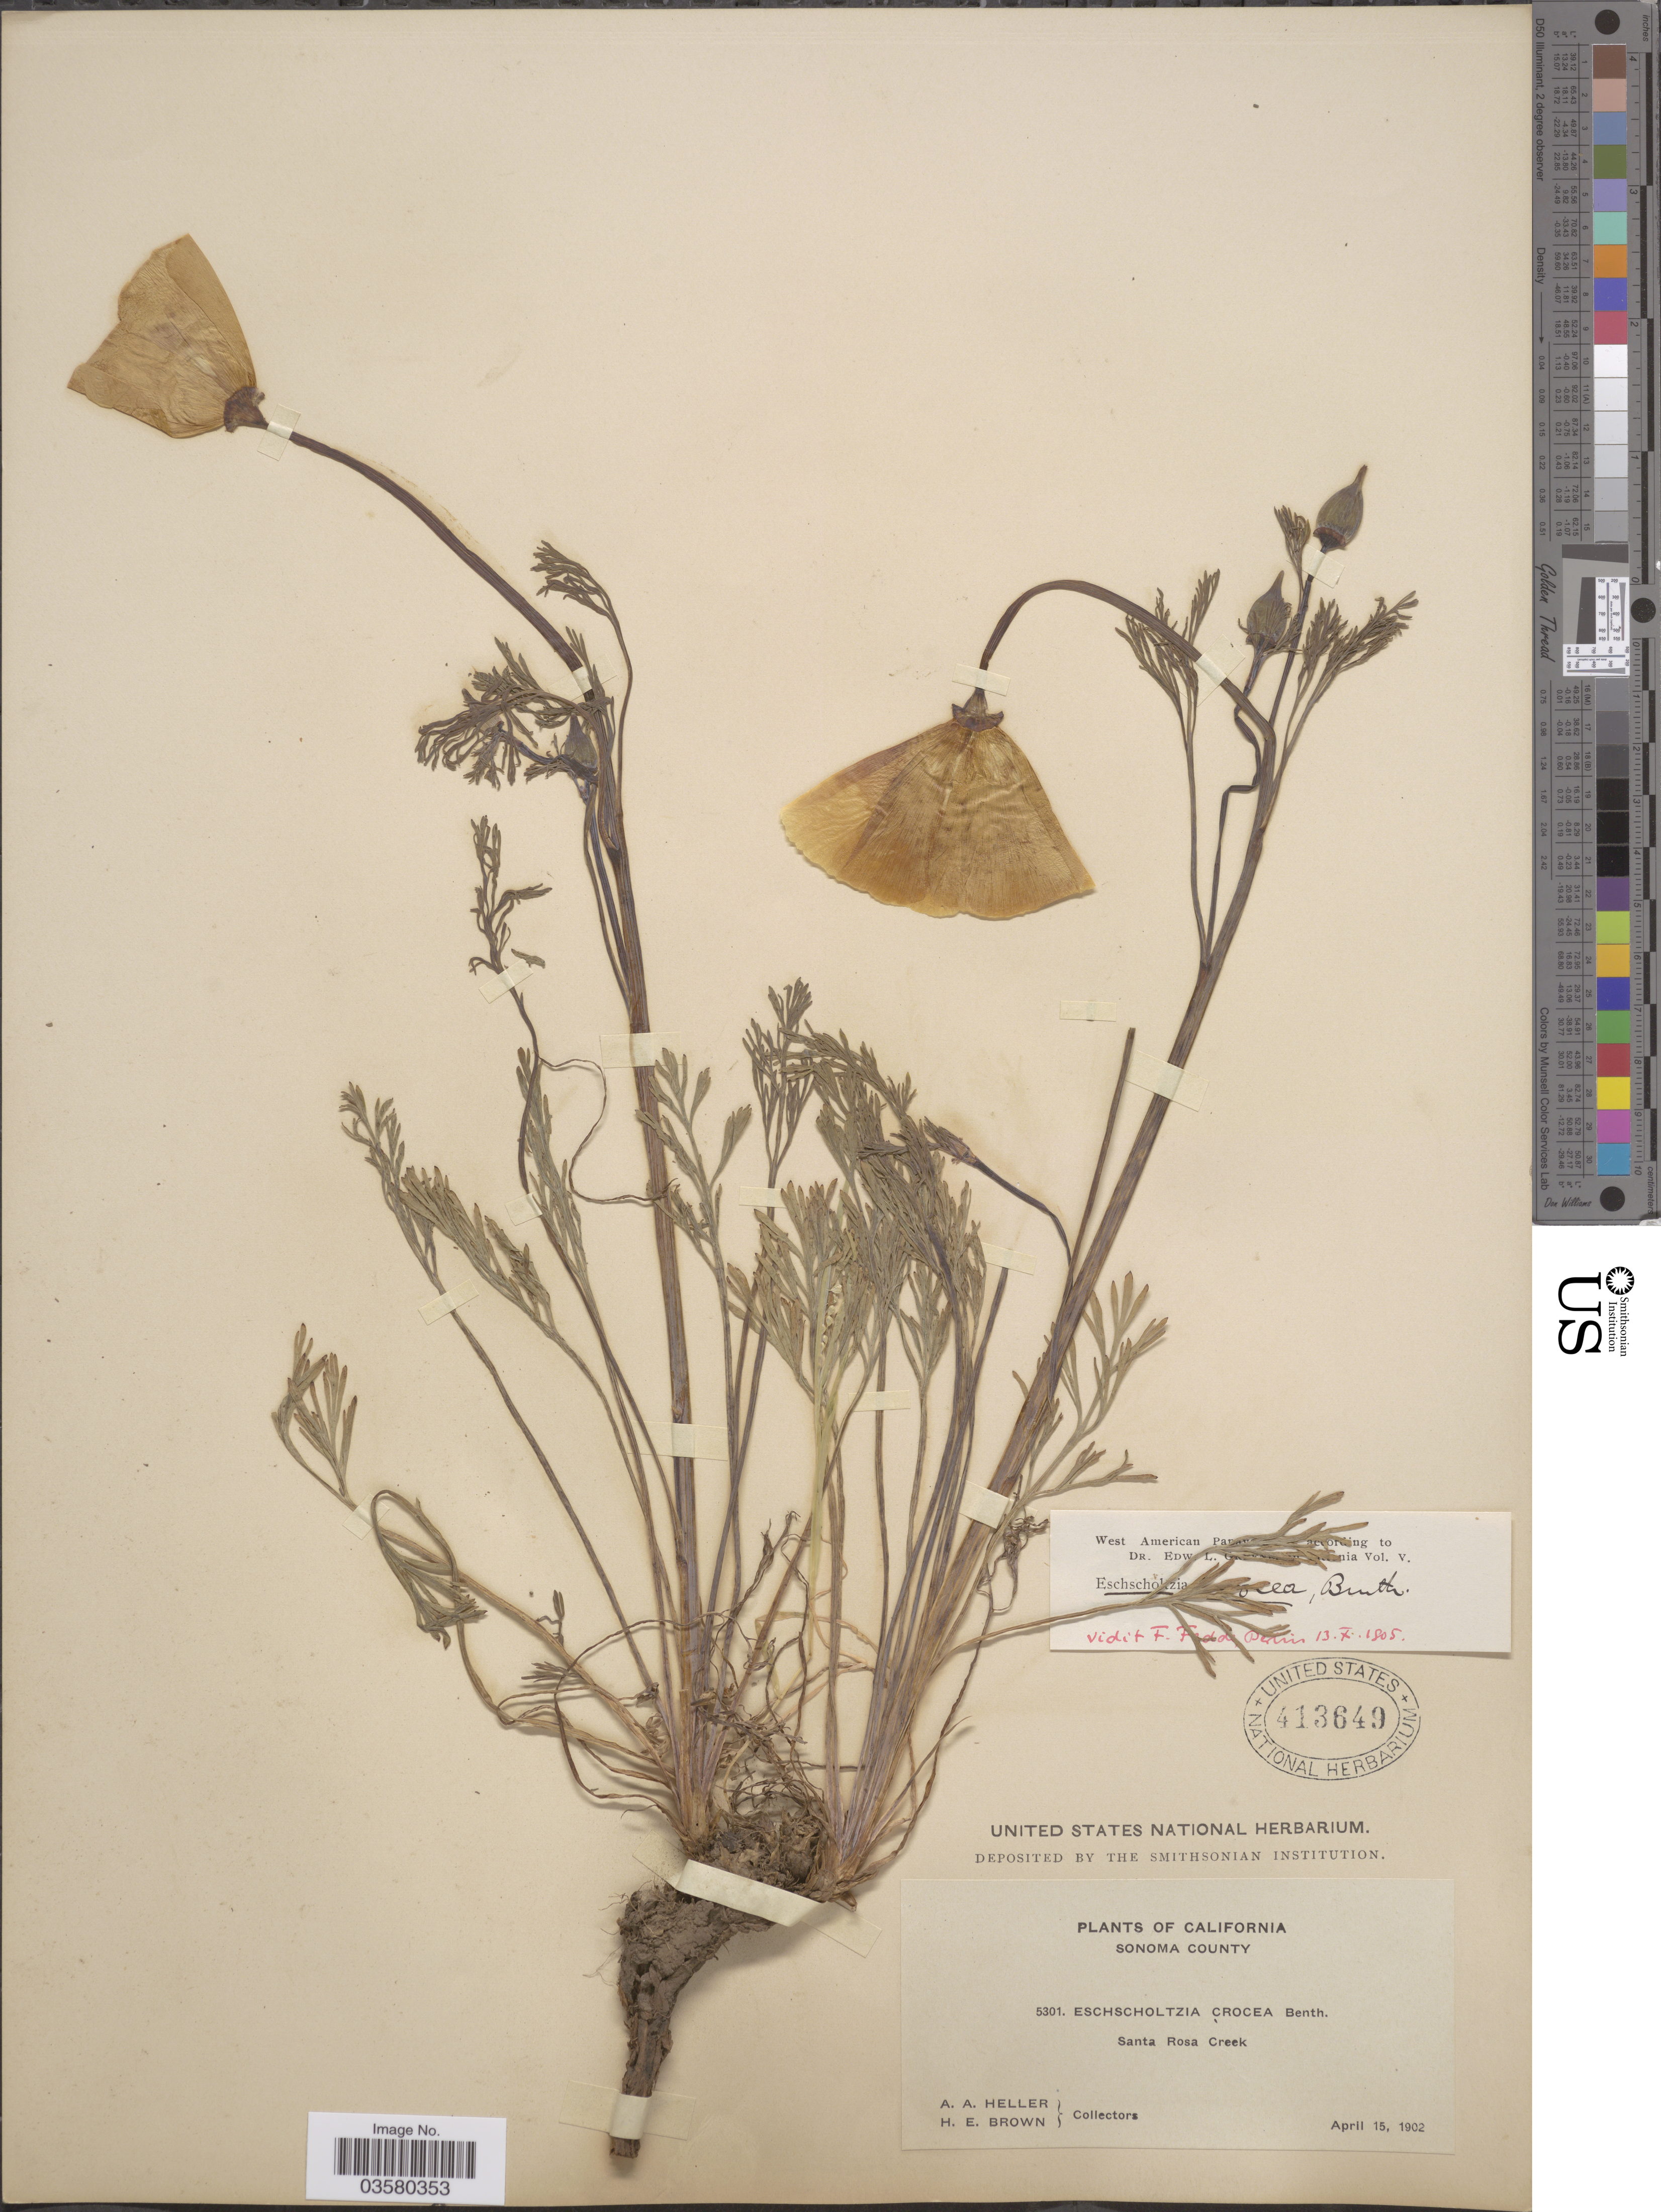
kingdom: Plantae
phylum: Tracheophyta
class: Magnoliopsida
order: Ranunculales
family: Papaveraceae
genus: Eschscholzia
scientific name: Eschscholzia crocea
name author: Benth.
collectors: A. A. Heller & H. E. Brown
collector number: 5301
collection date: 1902-04-15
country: United States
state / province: California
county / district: Sonoma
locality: Sonoma County. Santa Rosa Creek.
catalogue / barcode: US 413649